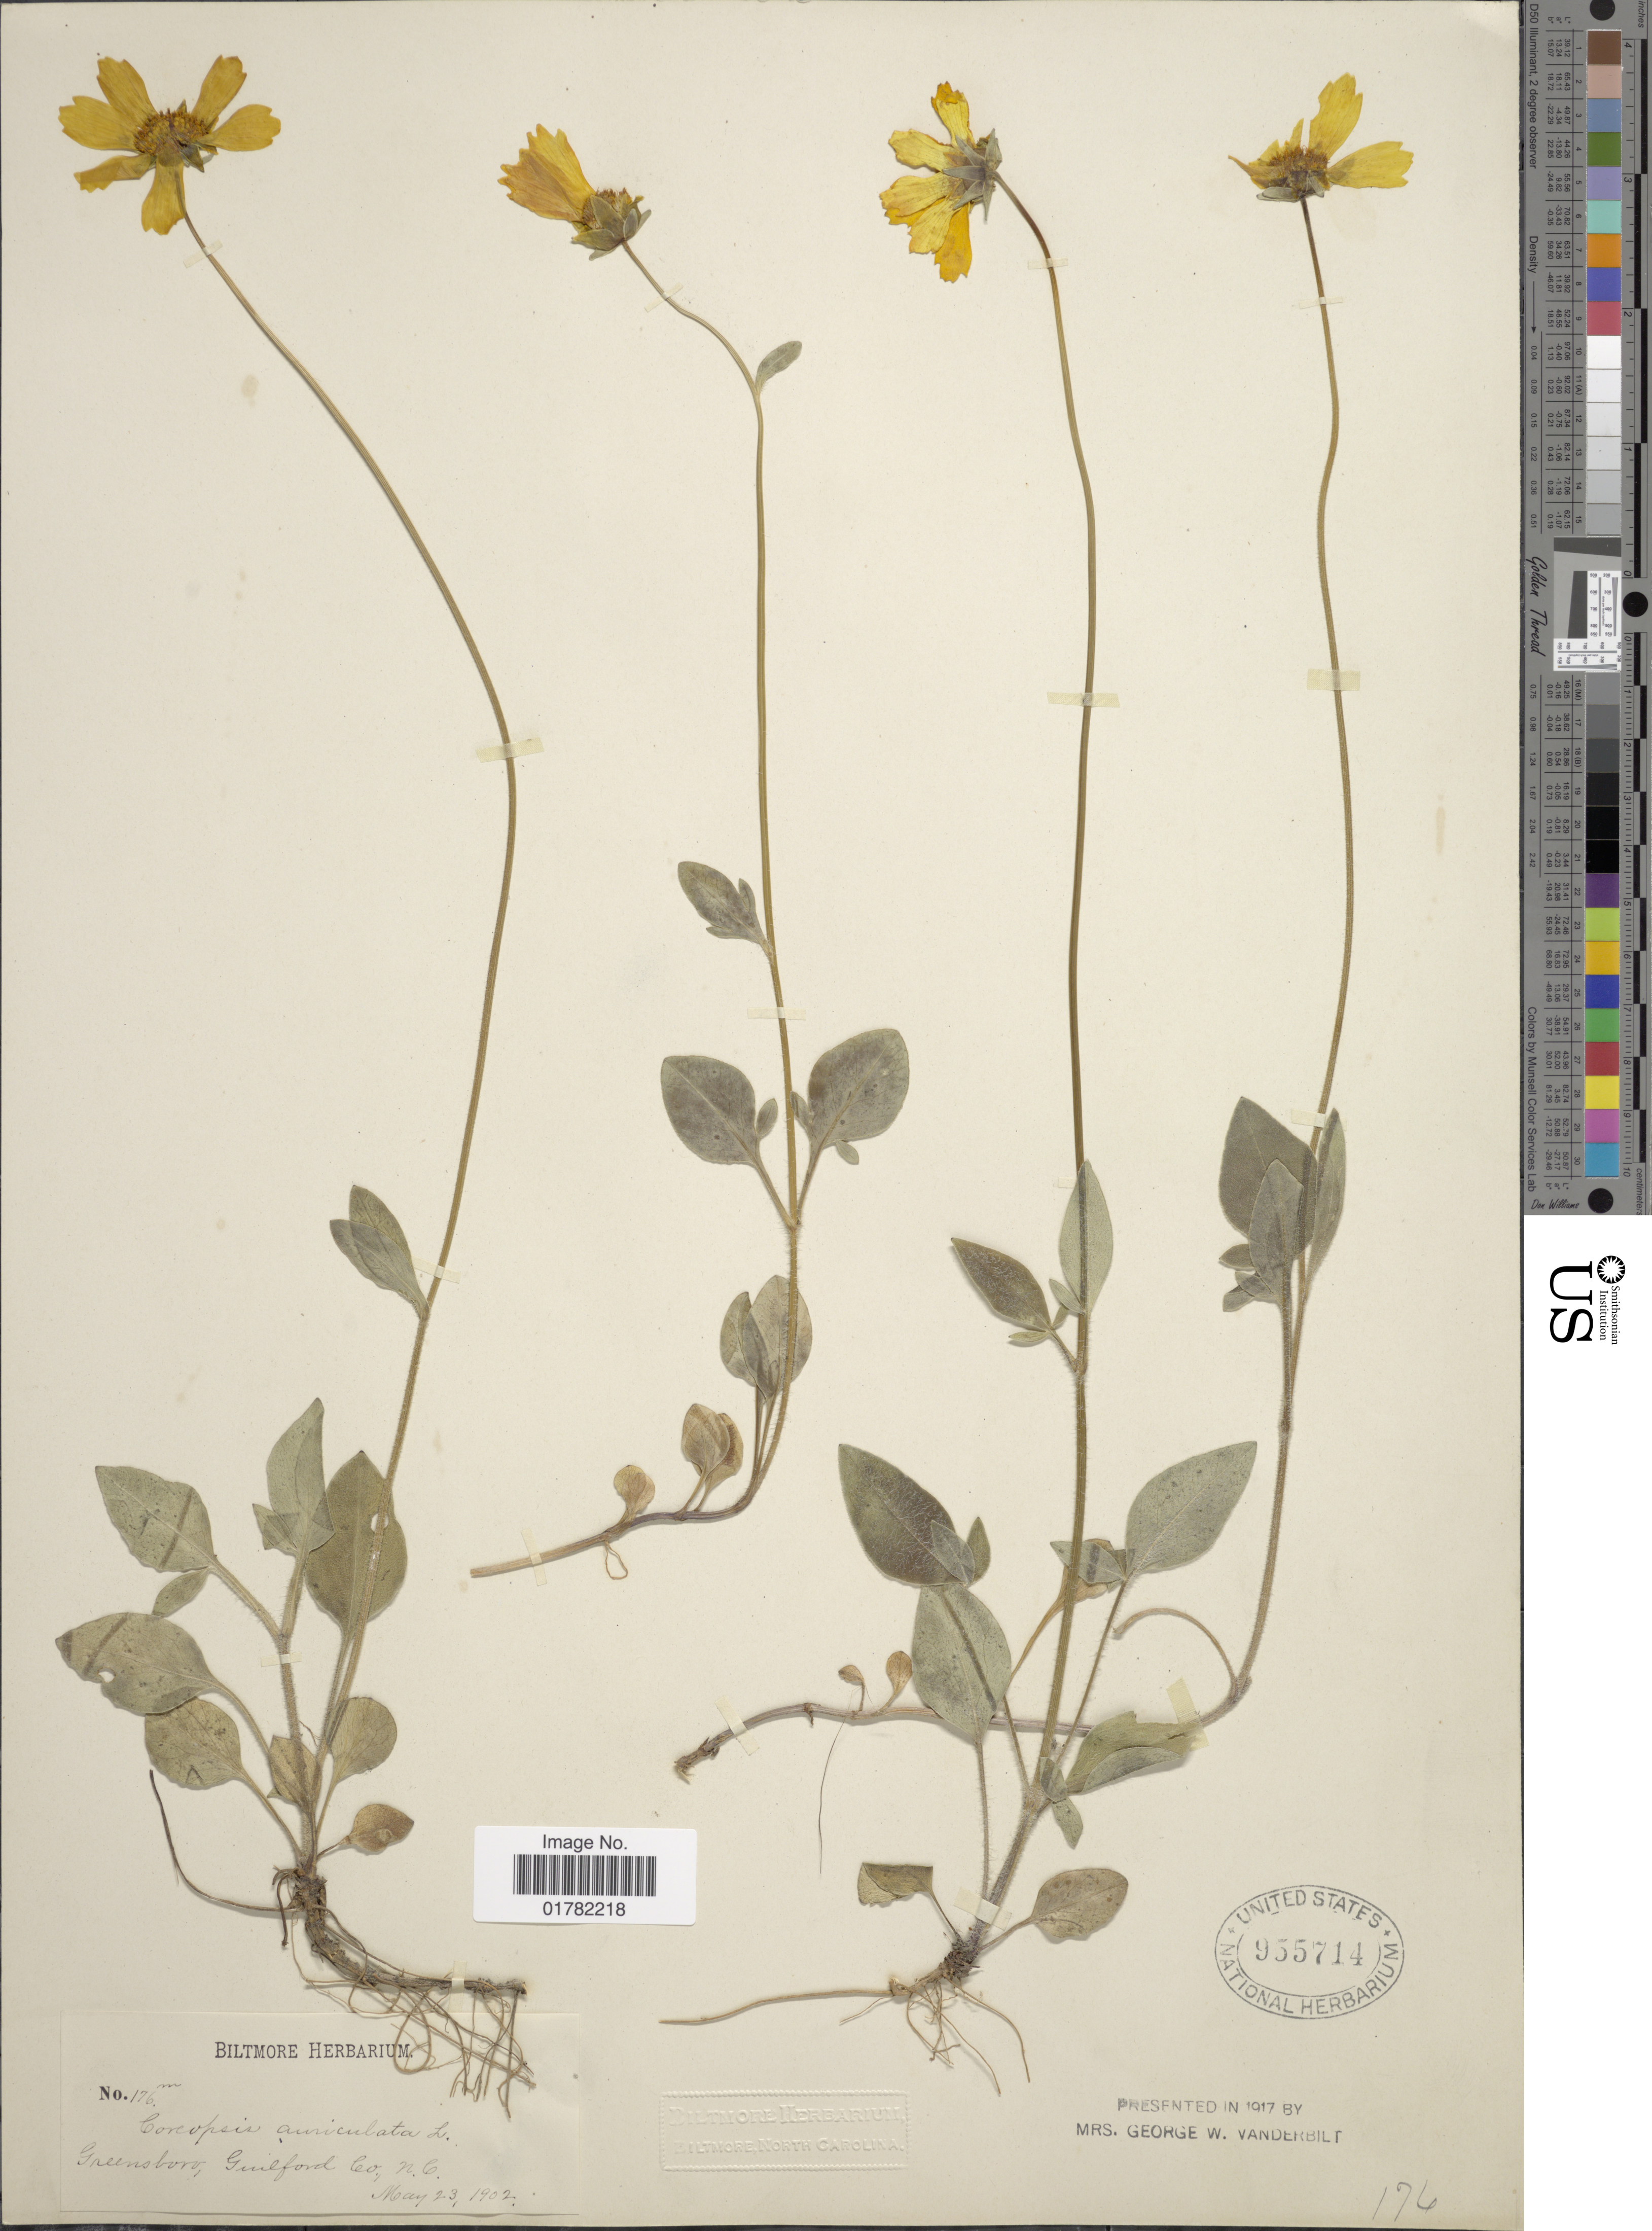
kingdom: Plantae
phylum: Tracheophyta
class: Magnoliopsida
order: Asterales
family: Asteraceae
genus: Coreopsis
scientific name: Coreopsis auriculata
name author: L.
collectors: ex herb. Biltmore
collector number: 176m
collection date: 1902-05-23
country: United States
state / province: North Carolina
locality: Greensboro, Guilford Co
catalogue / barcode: US 955714